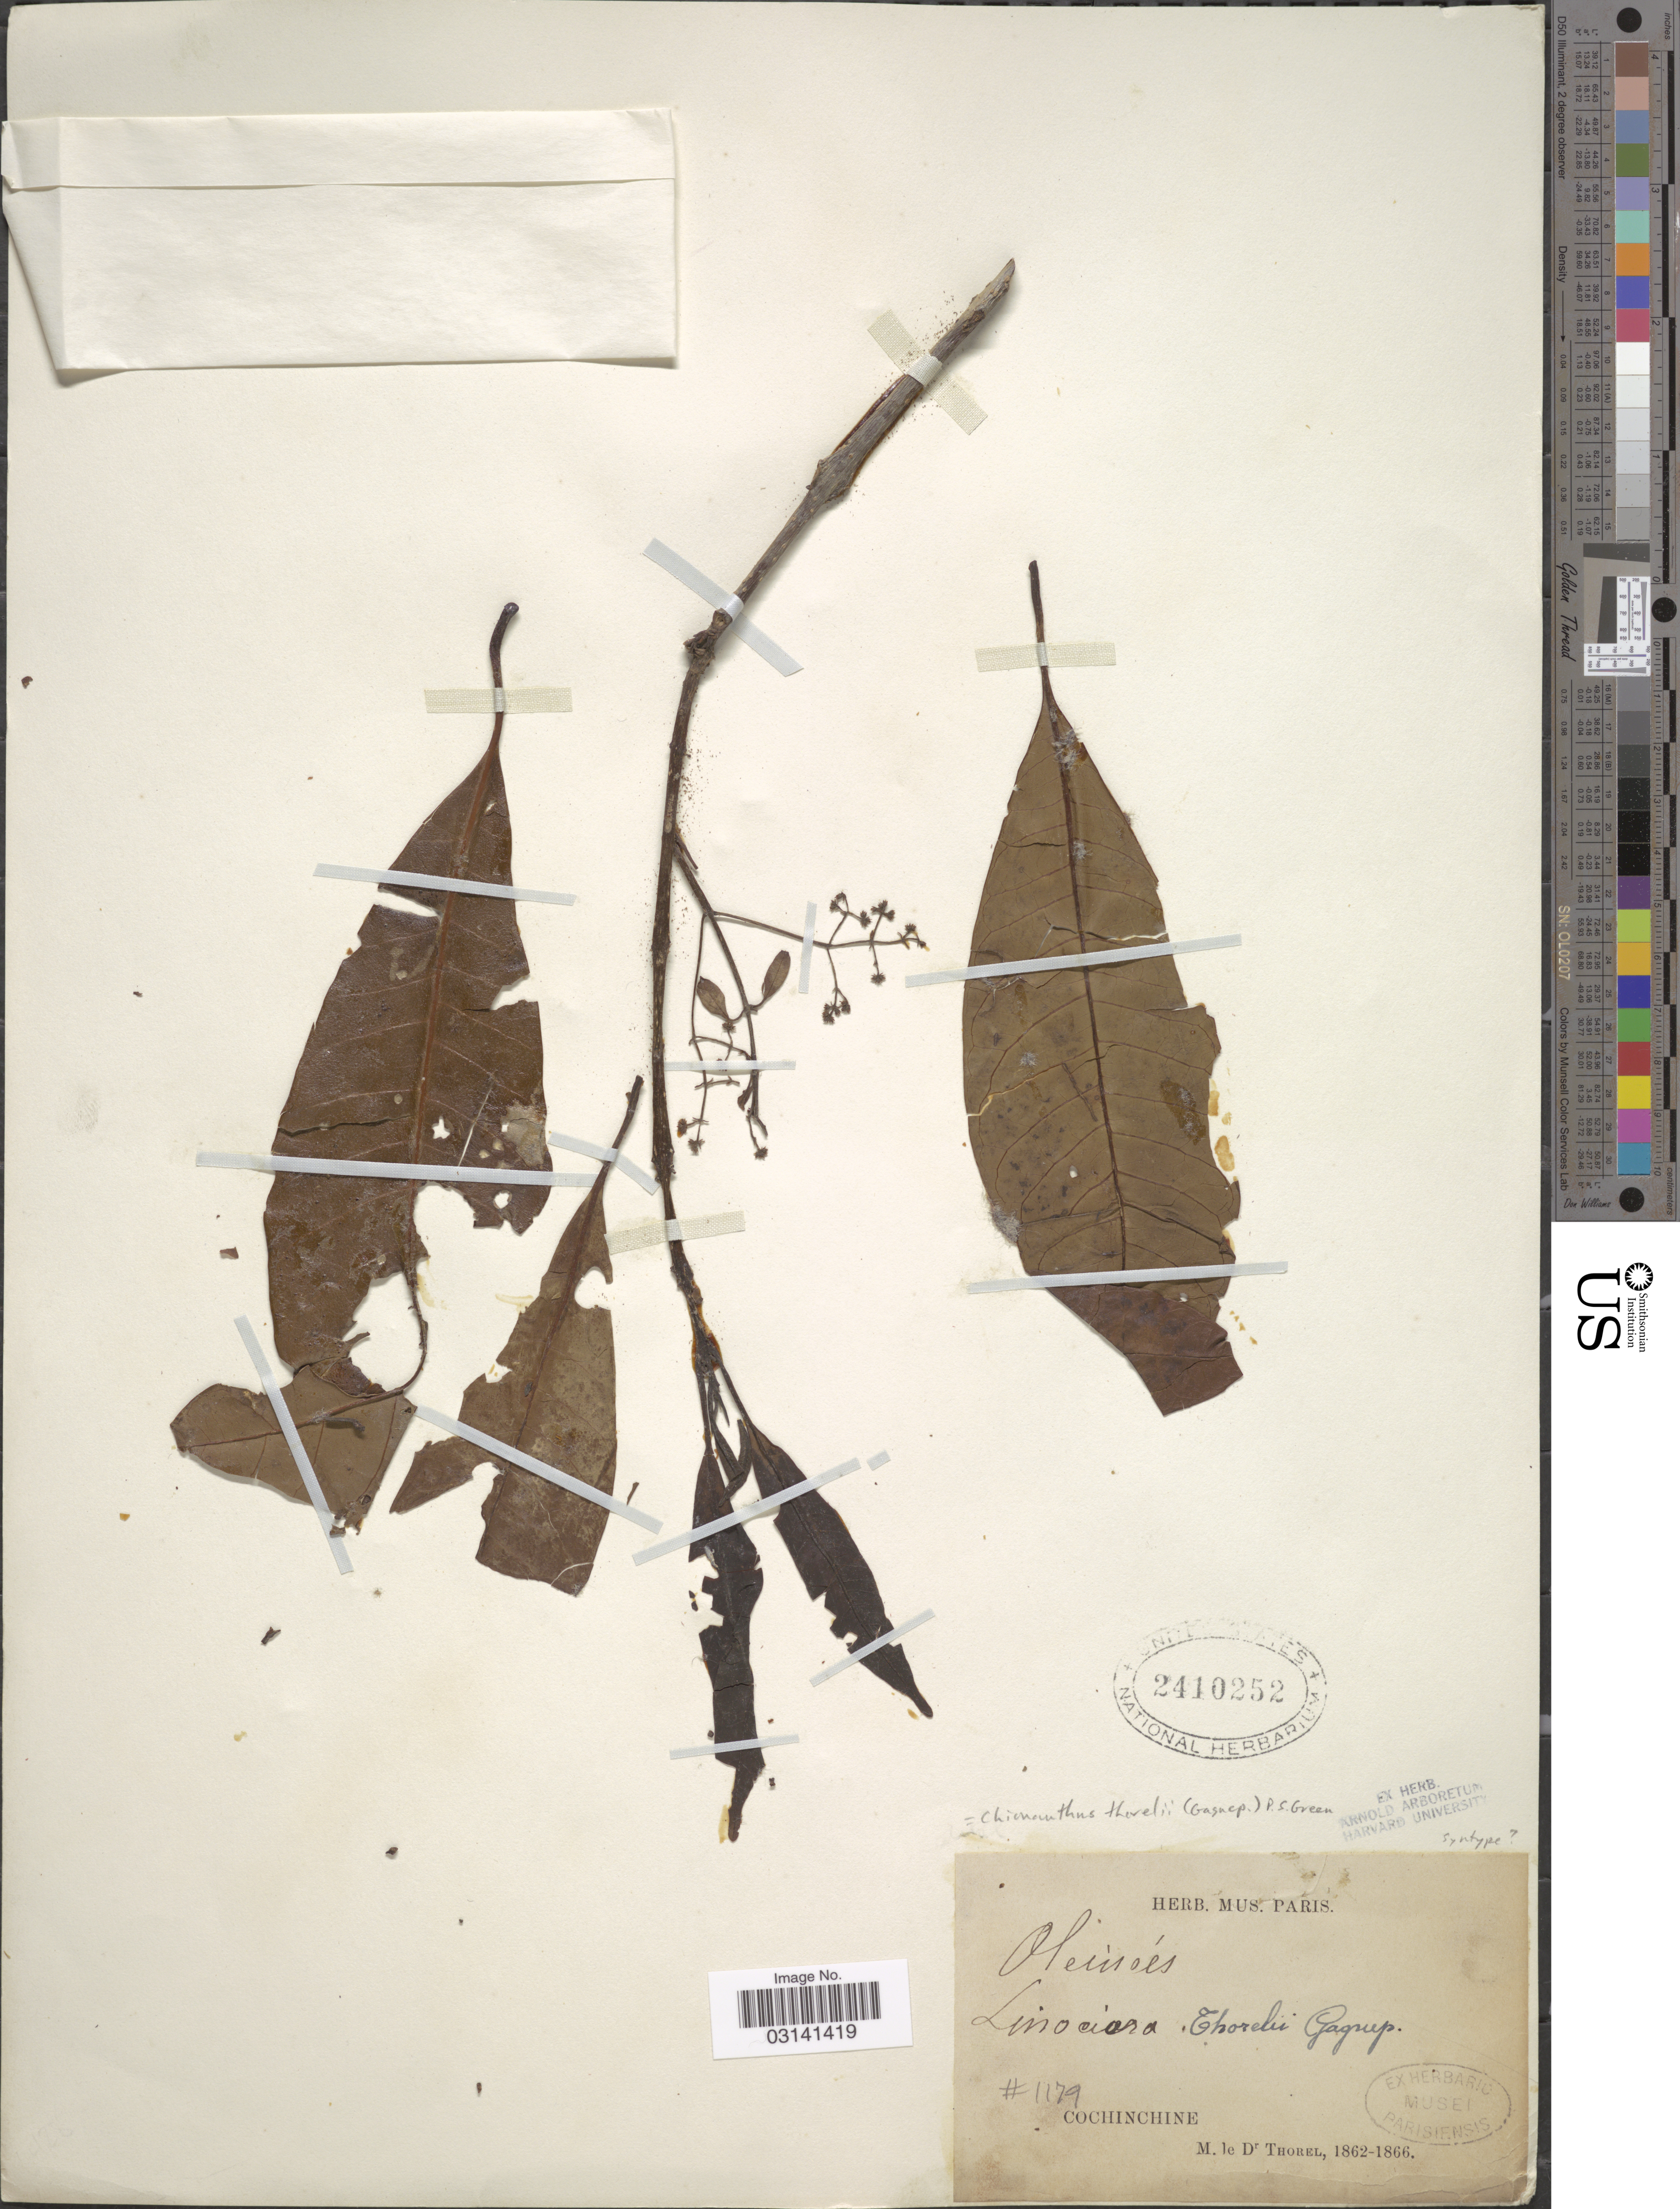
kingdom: Plantae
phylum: Tracheophyta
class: Magnoliopsida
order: Lamiales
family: Oleaceae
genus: Chionanthus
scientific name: Chionanthus thorelii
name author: (Gagnep.) P.S. Green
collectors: Thorel, M. "M. [=Monsieur] Thorel" DO NOT USE (error for C. Thorel)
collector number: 1179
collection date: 1862/1866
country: Vietnam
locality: Cochinchine.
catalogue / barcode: US 2410252